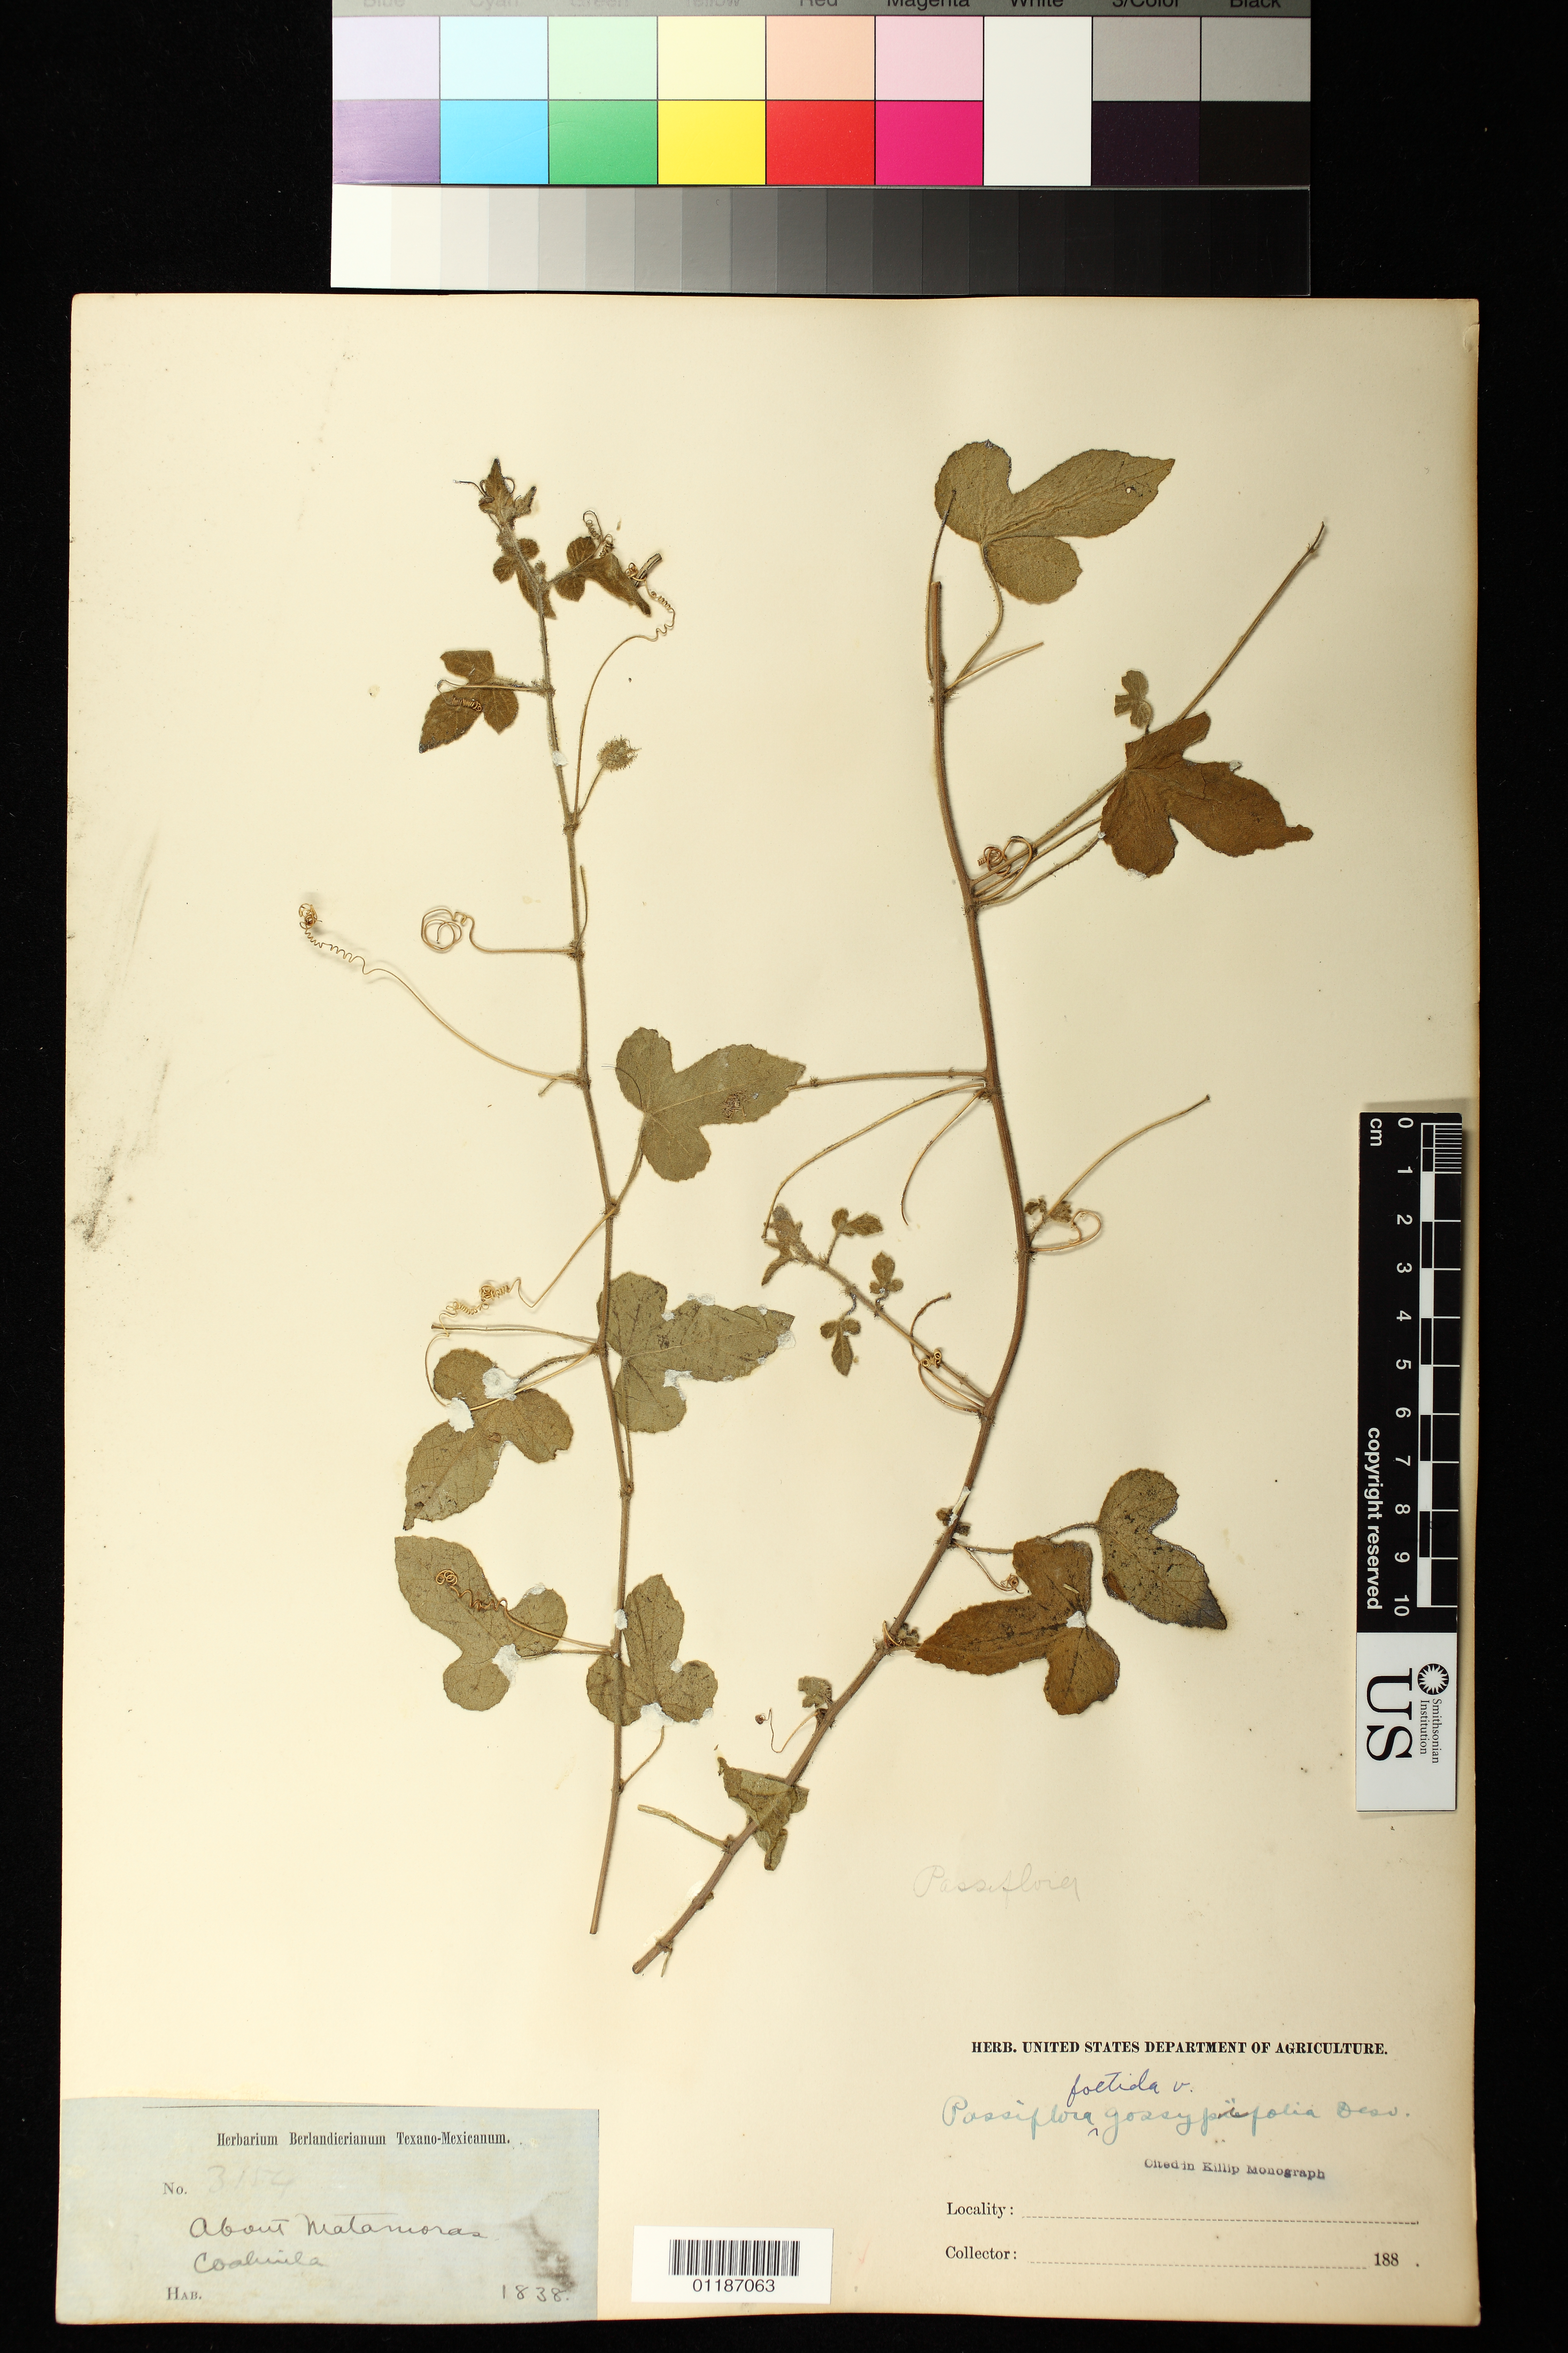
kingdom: Plantae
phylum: Tracheophyta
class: Magnoliopsida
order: Malpighiales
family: Passifloraceae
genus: Passiflora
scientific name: Passiflora foetida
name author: L.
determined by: Svoboda, Harlan T., (NA), US Department of Agriculture (UNITED STATES)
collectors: ex Herb. Berlandierianum Texano-Mexicanum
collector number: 3154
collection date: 1838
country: Mexico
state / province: Coahuila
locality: About Matamoras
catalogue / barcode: US 101454